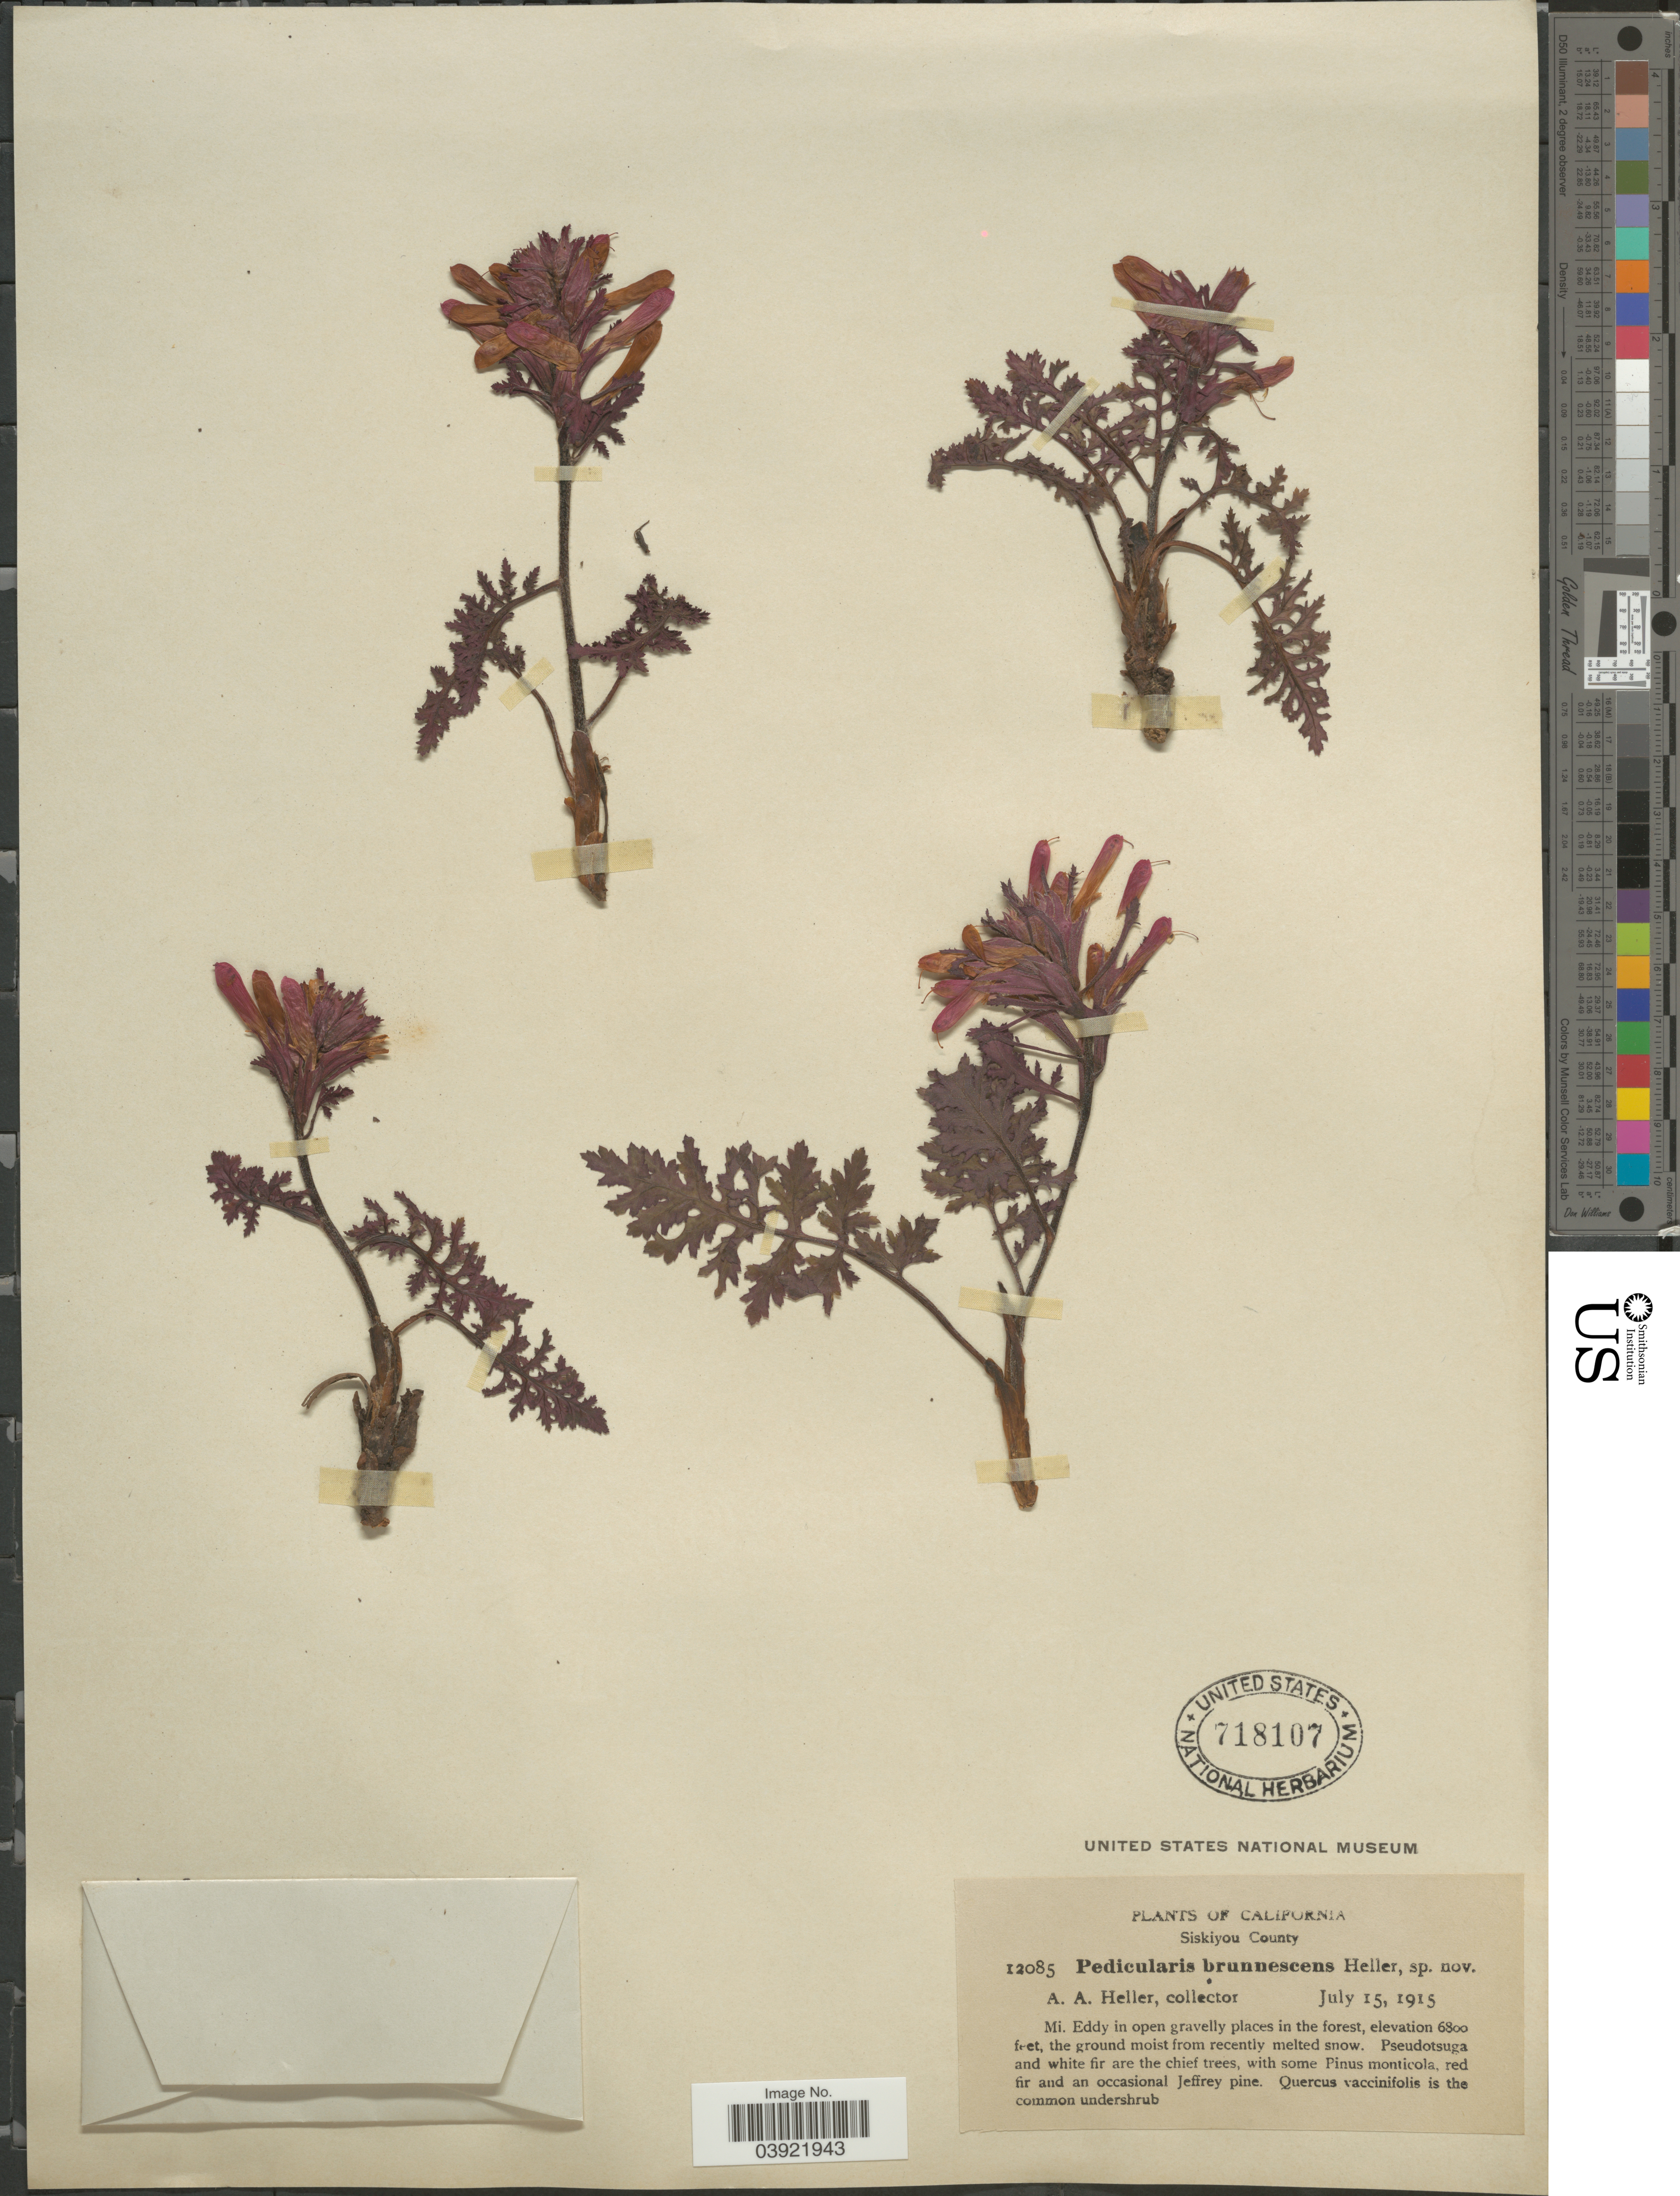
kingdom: Plantae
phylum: Tracheophyta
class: Magnoliopsida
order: Lamiales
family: Orobanchaceae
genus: Pedicularis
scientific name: Pedicularis densiflora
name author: Benth.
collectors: A. A. Heller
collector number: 12085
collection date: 1915-07-15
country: United States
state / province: California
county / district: Siskiyou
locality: Siskiyou County. Mi. Eddy in open gravelly places in the forest.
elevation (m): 2073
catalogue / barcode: US 718107